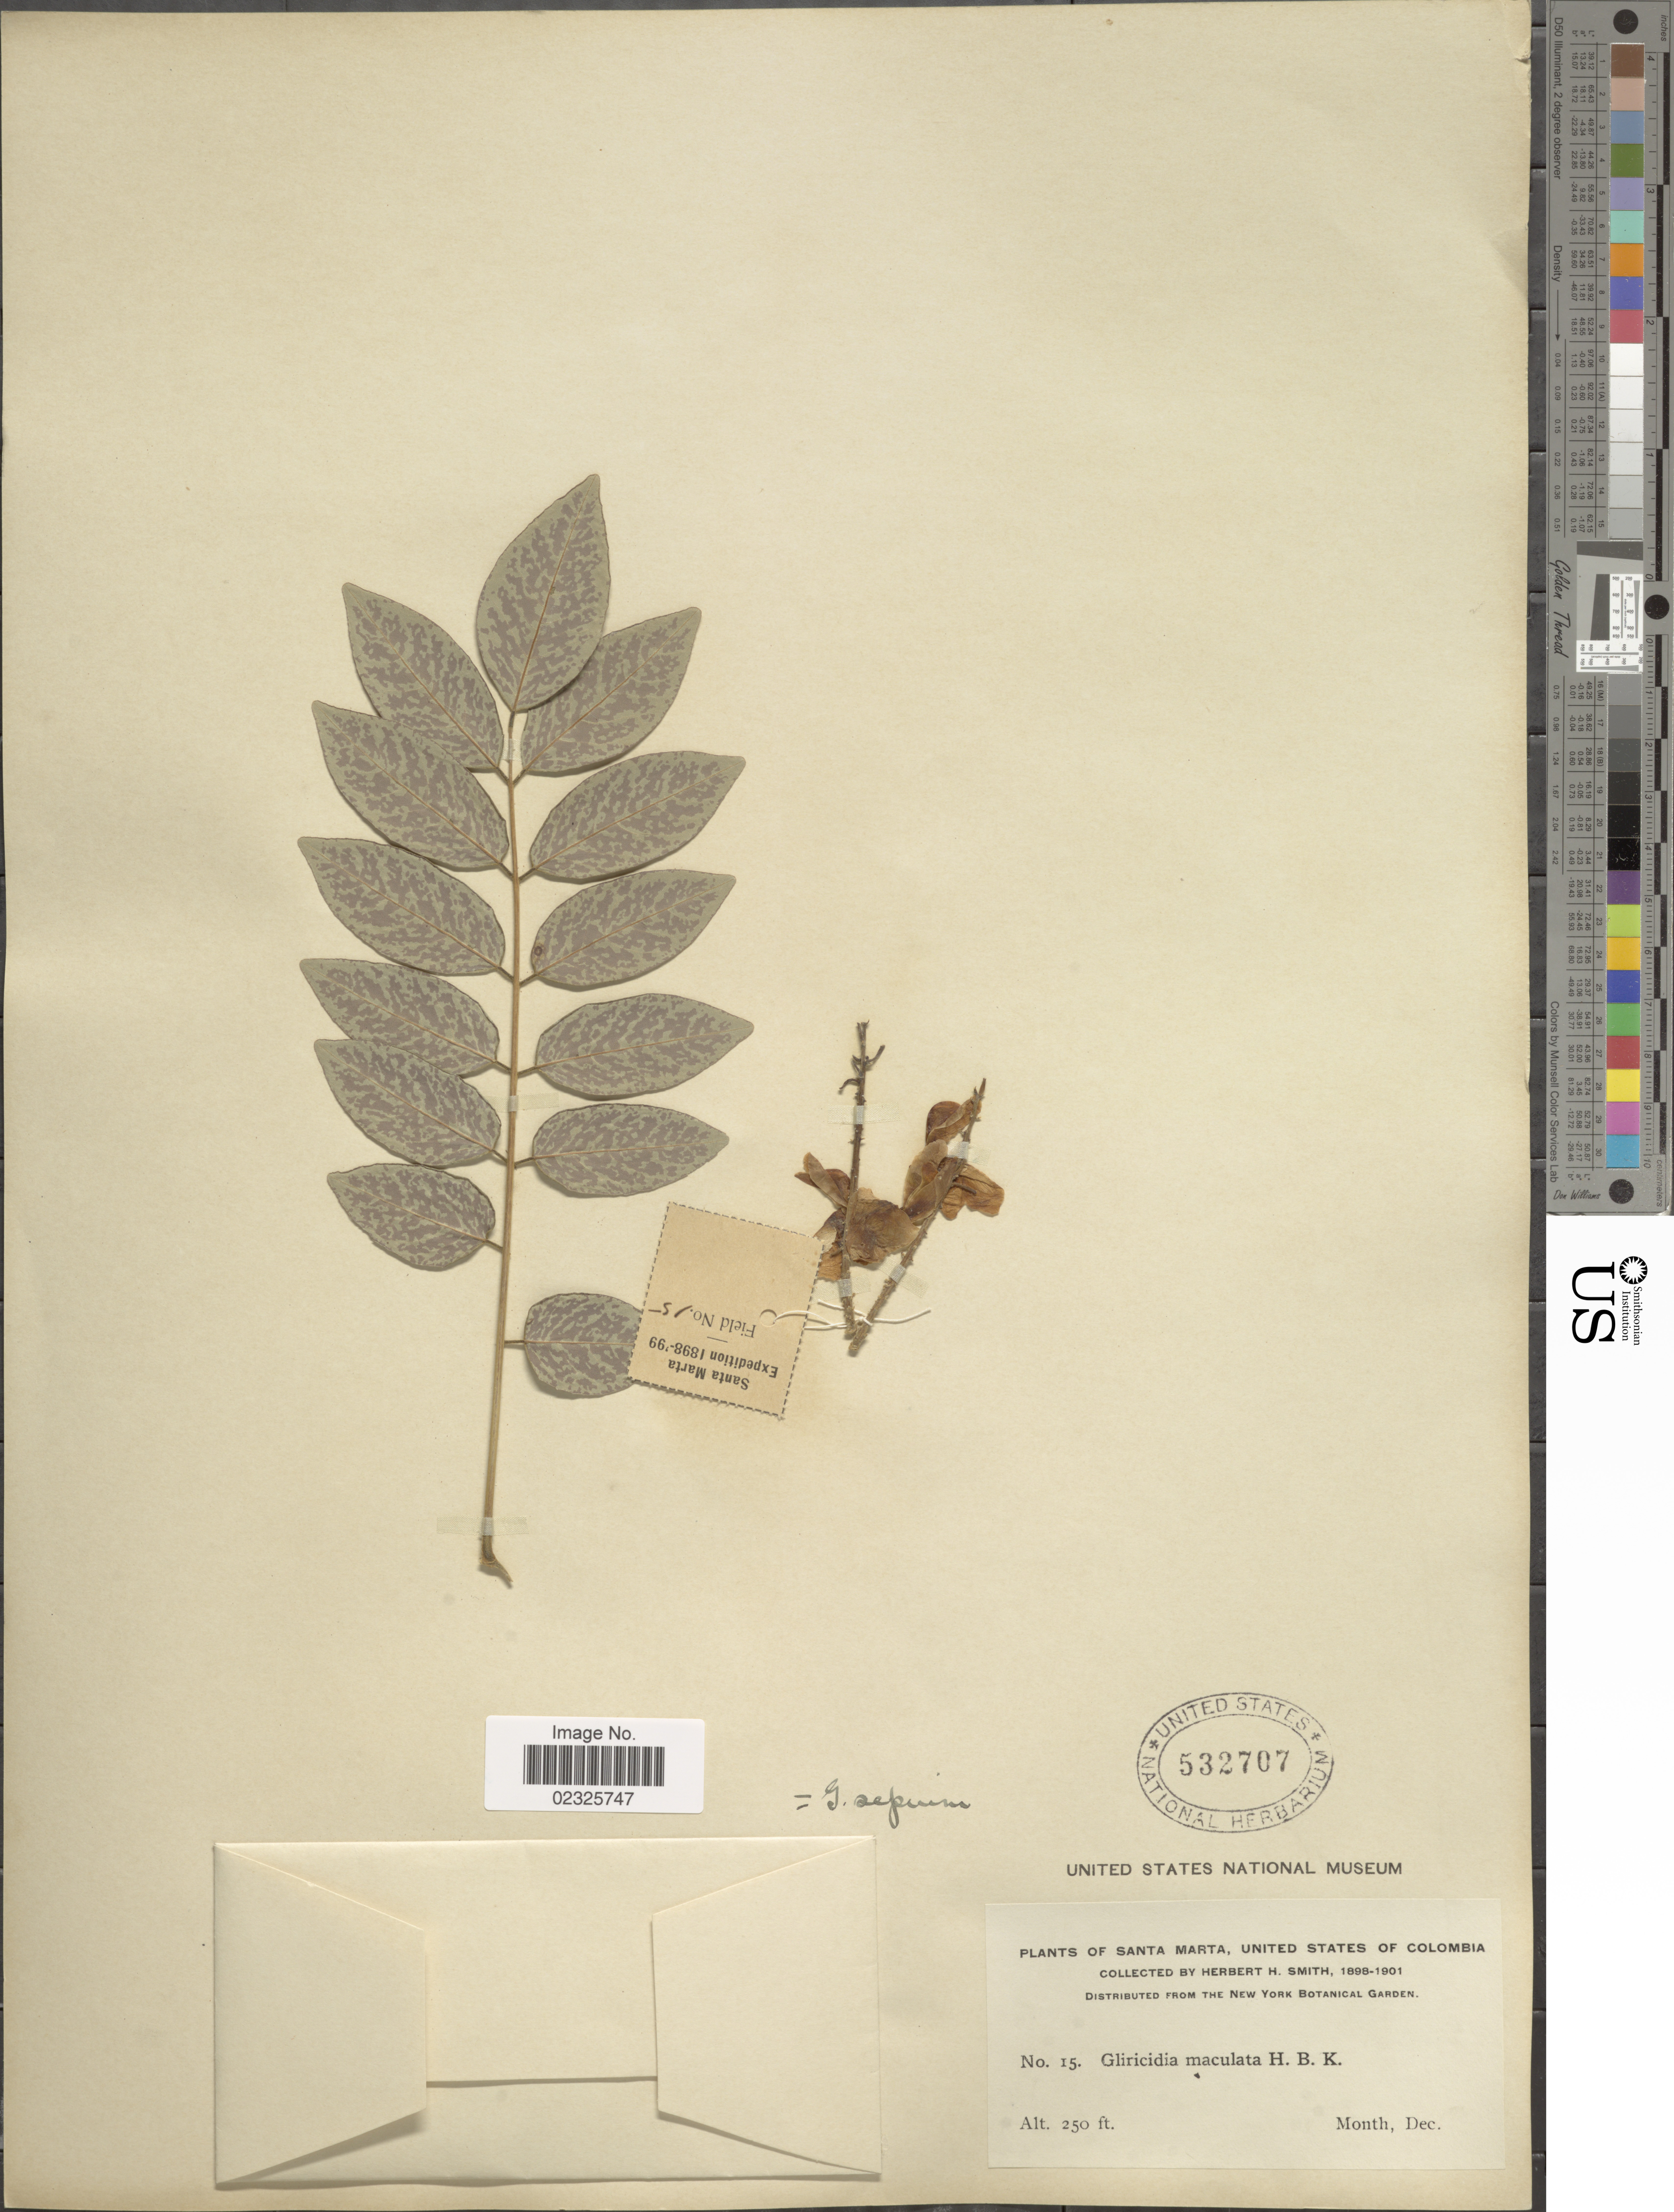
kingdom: Plantae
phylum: Tracheophyta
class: Magnoliopsida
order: Fabales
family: Fabaceae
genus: Gliricidia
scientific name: Gliricidia sepium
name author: (Jacq.) Kunth ex Walp.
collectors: H. H. Smith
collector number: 15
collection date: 1898-12/1901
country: Colombia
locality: Santa Marta, United States of Colombia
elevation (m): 76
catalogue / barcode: US 532707